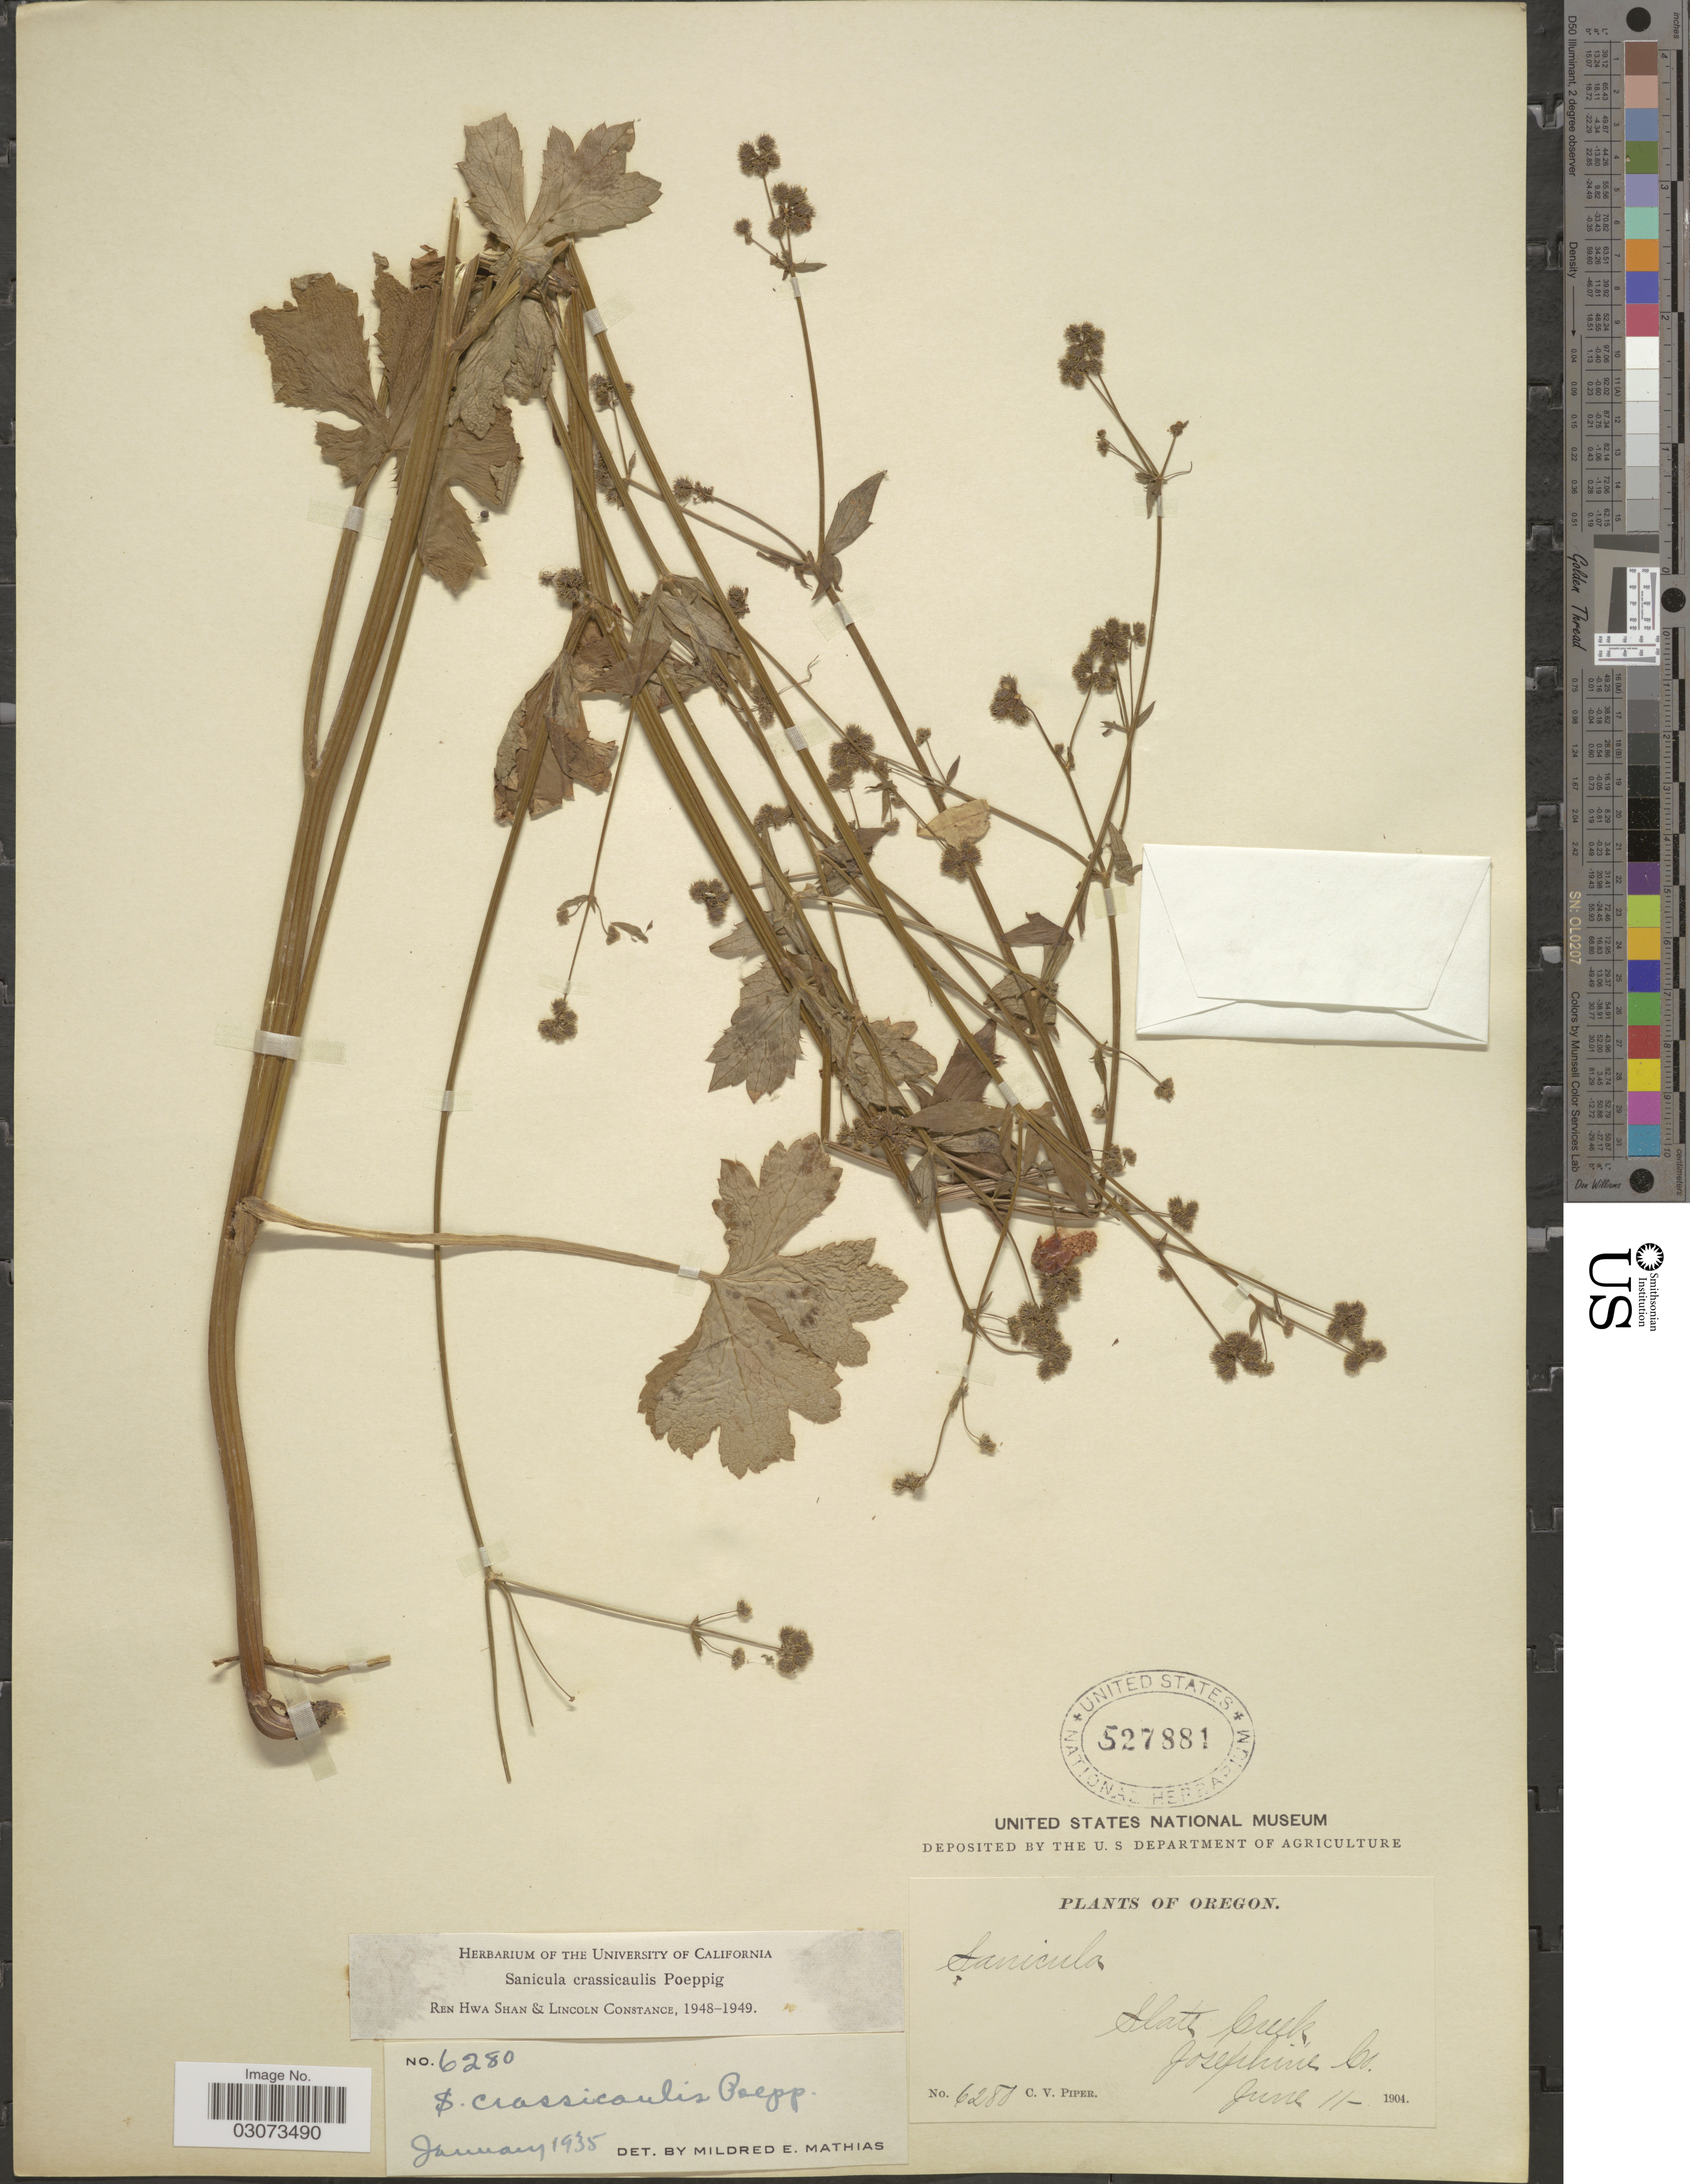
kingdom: Plantae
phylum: Tracheophyta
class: Magnoliopsida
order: Apiales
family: Apiaceae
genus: Sanicula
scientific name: Sanicula crassicaulis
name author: Poepp. ex DC.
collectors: C. V. Piper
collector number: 6280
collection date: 1904-06-11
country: United States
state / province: Oregon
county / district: Josephine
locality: Slate Creek, Josephine Co.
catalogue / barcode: US 527881